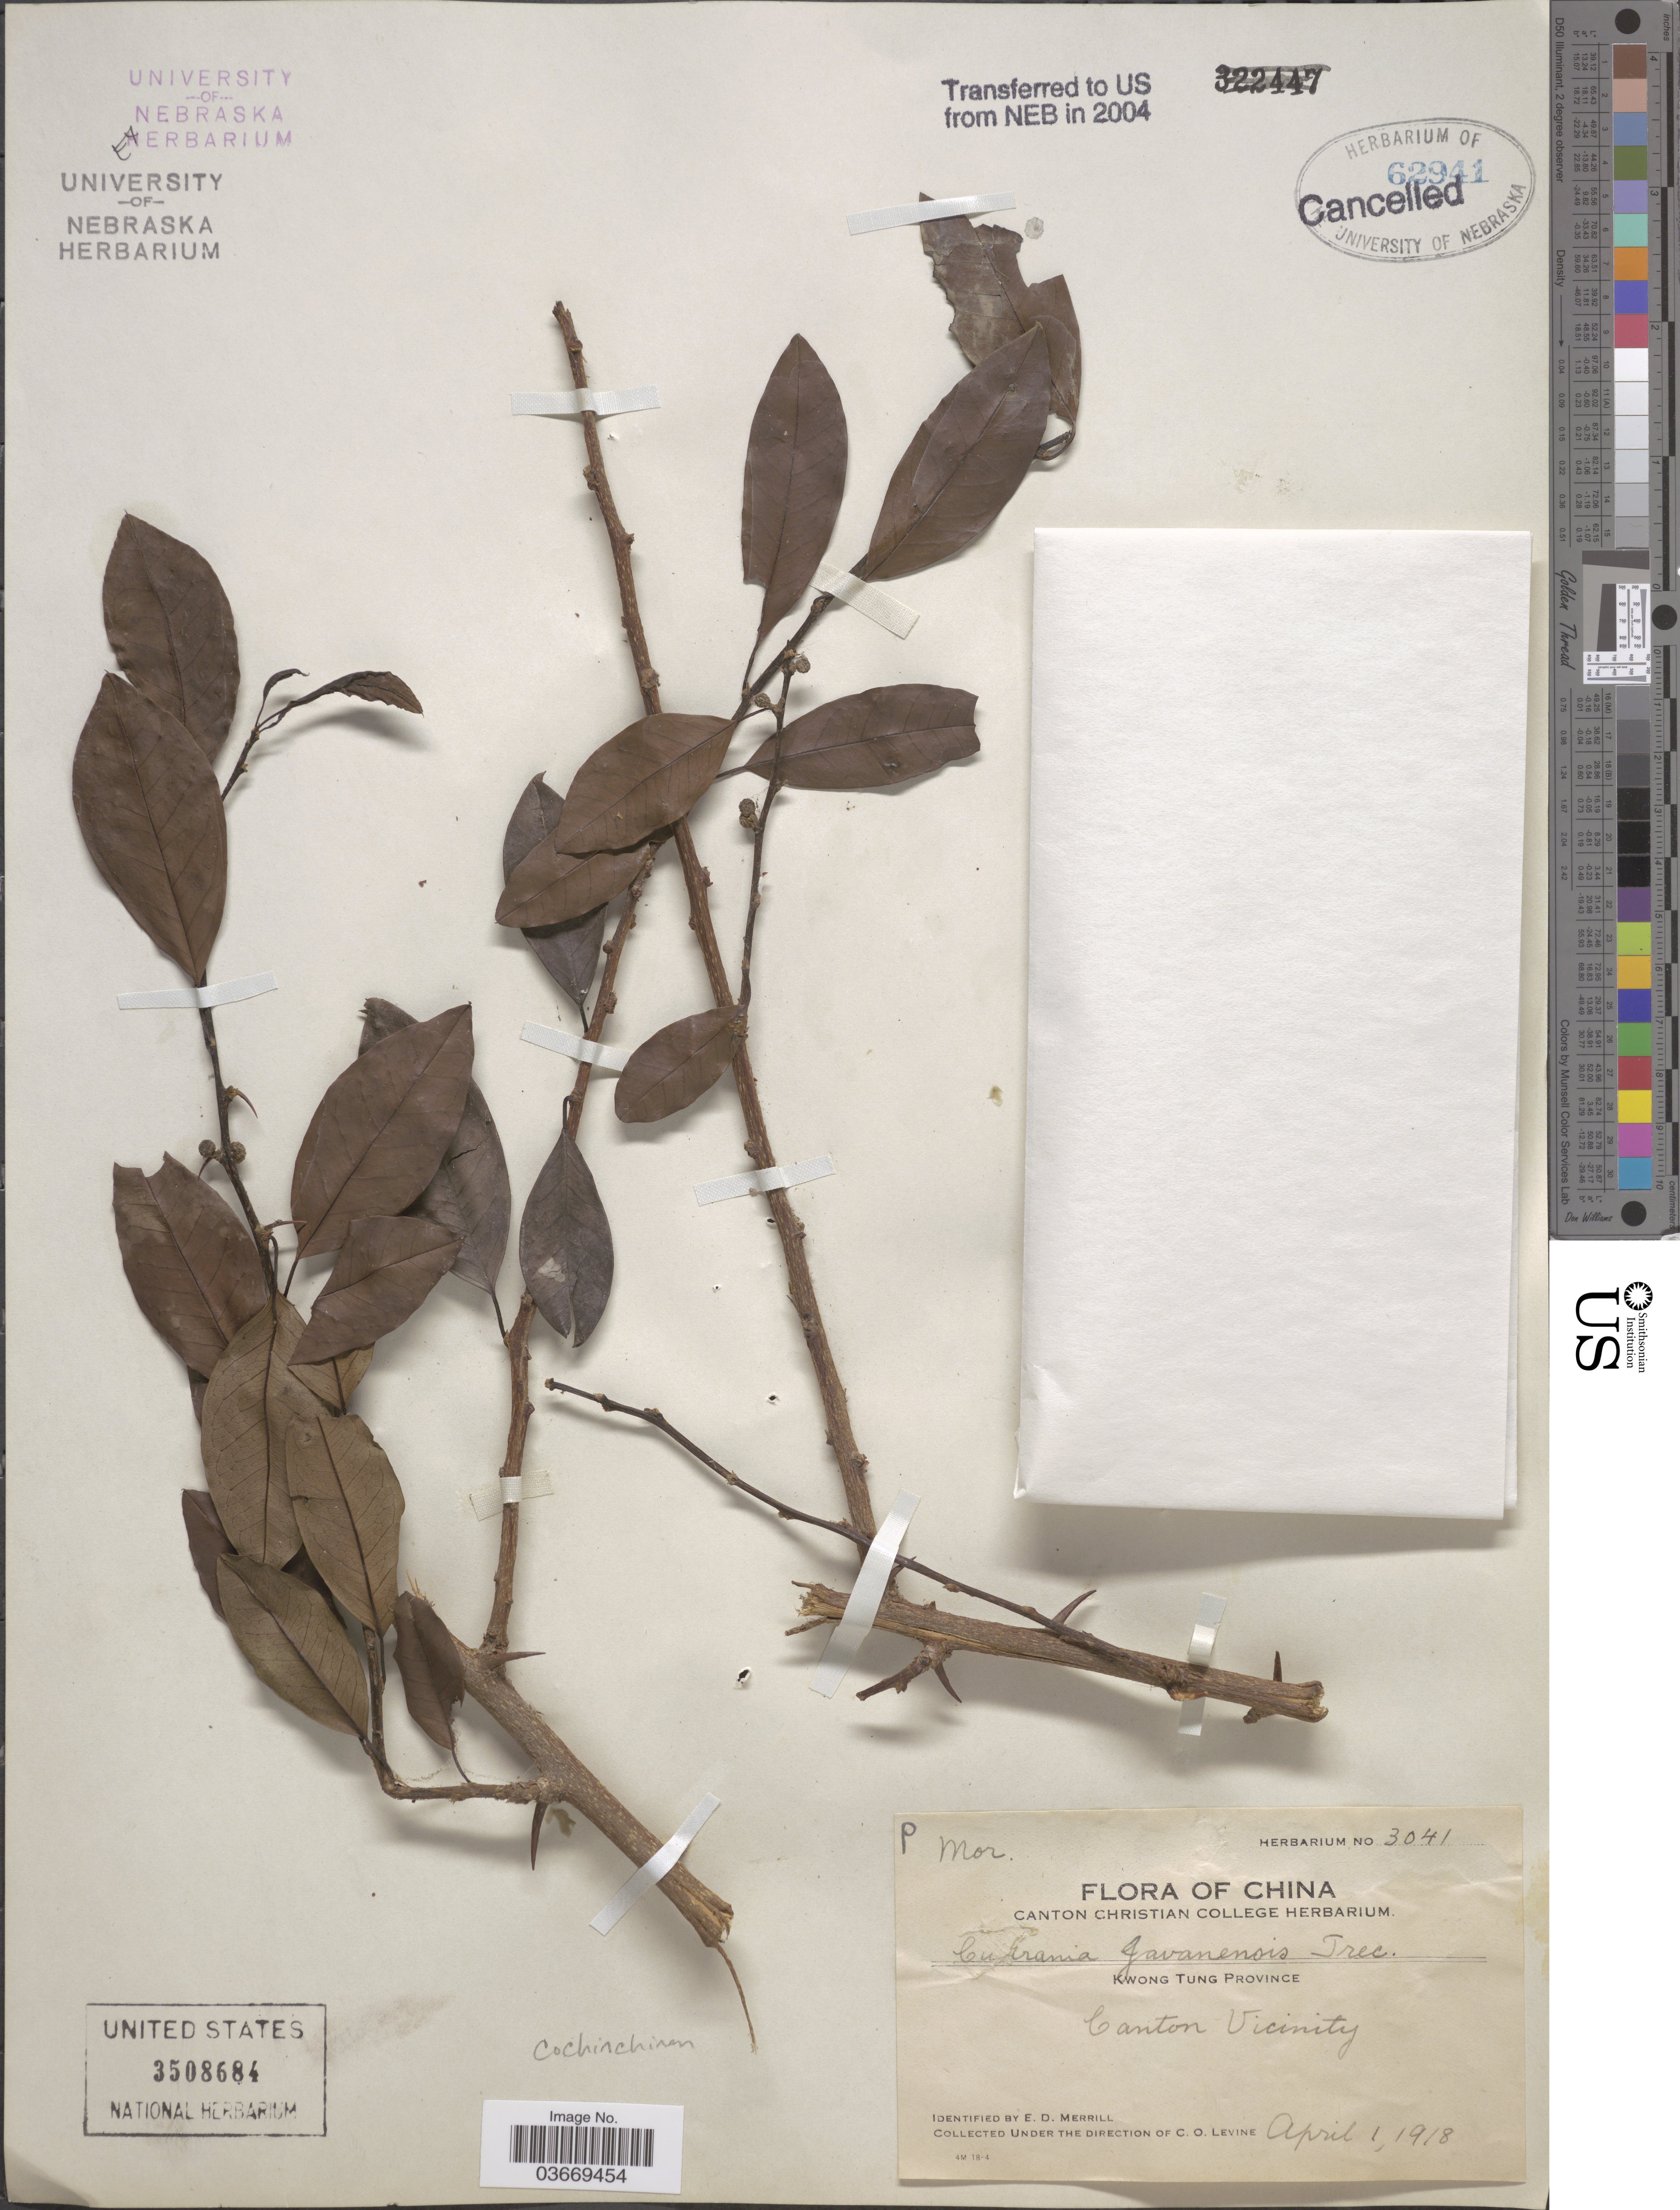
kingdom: Plantae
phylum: Tracheophyta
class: Magnoliopsida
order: Rosales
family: Moraceae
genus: Maclura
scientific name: Maclura cochinchinensis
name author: (Lour.) Corner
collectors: C. O. Levine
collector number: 3041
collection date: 1918-04-01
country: China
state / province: Guangdong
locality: Kwong Tung Province, Canton Vicinity.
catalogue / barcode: US 3508684